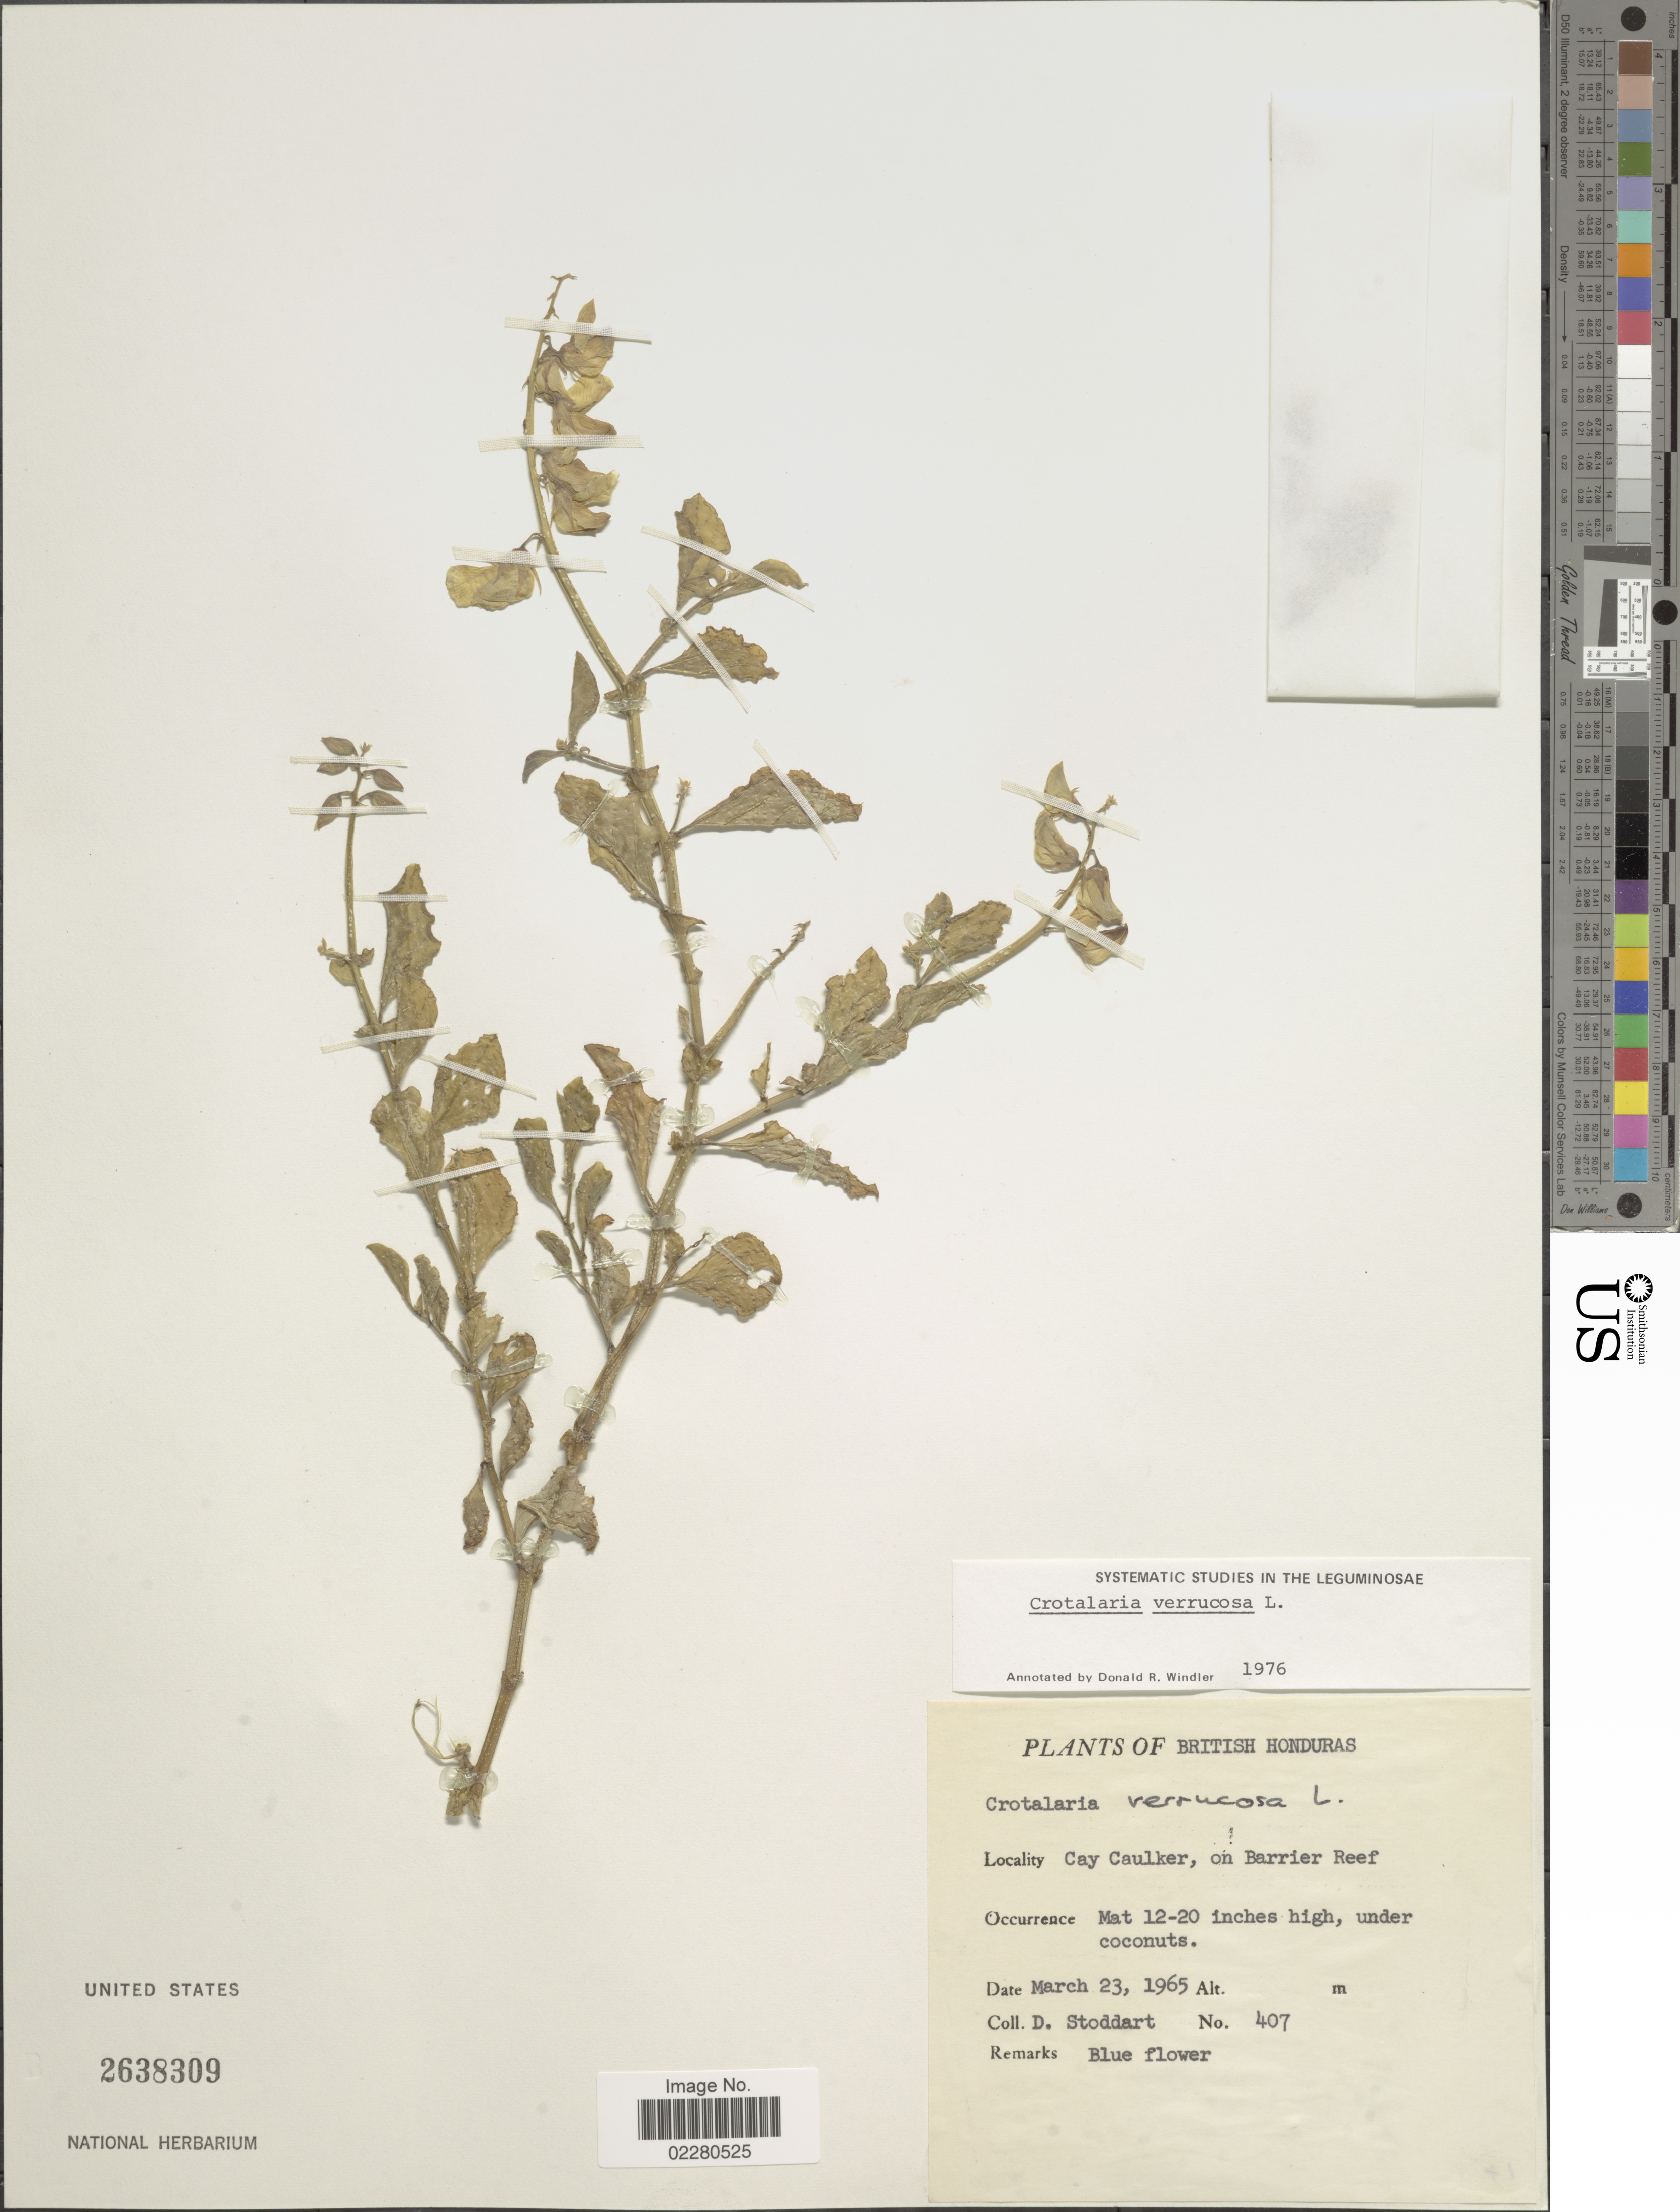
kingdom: Plantae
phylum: Tracheophyta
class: Magnoliopsida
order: Fabales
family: Fabaceae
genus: Crotalaria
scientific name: Crotalaria verrucosa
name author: L.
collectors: D. Stoddart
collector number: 407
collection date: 1965-03-23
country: Belize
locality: British Honduras. Cay Caulker, on Barrier Reef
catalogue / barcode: US 2638309